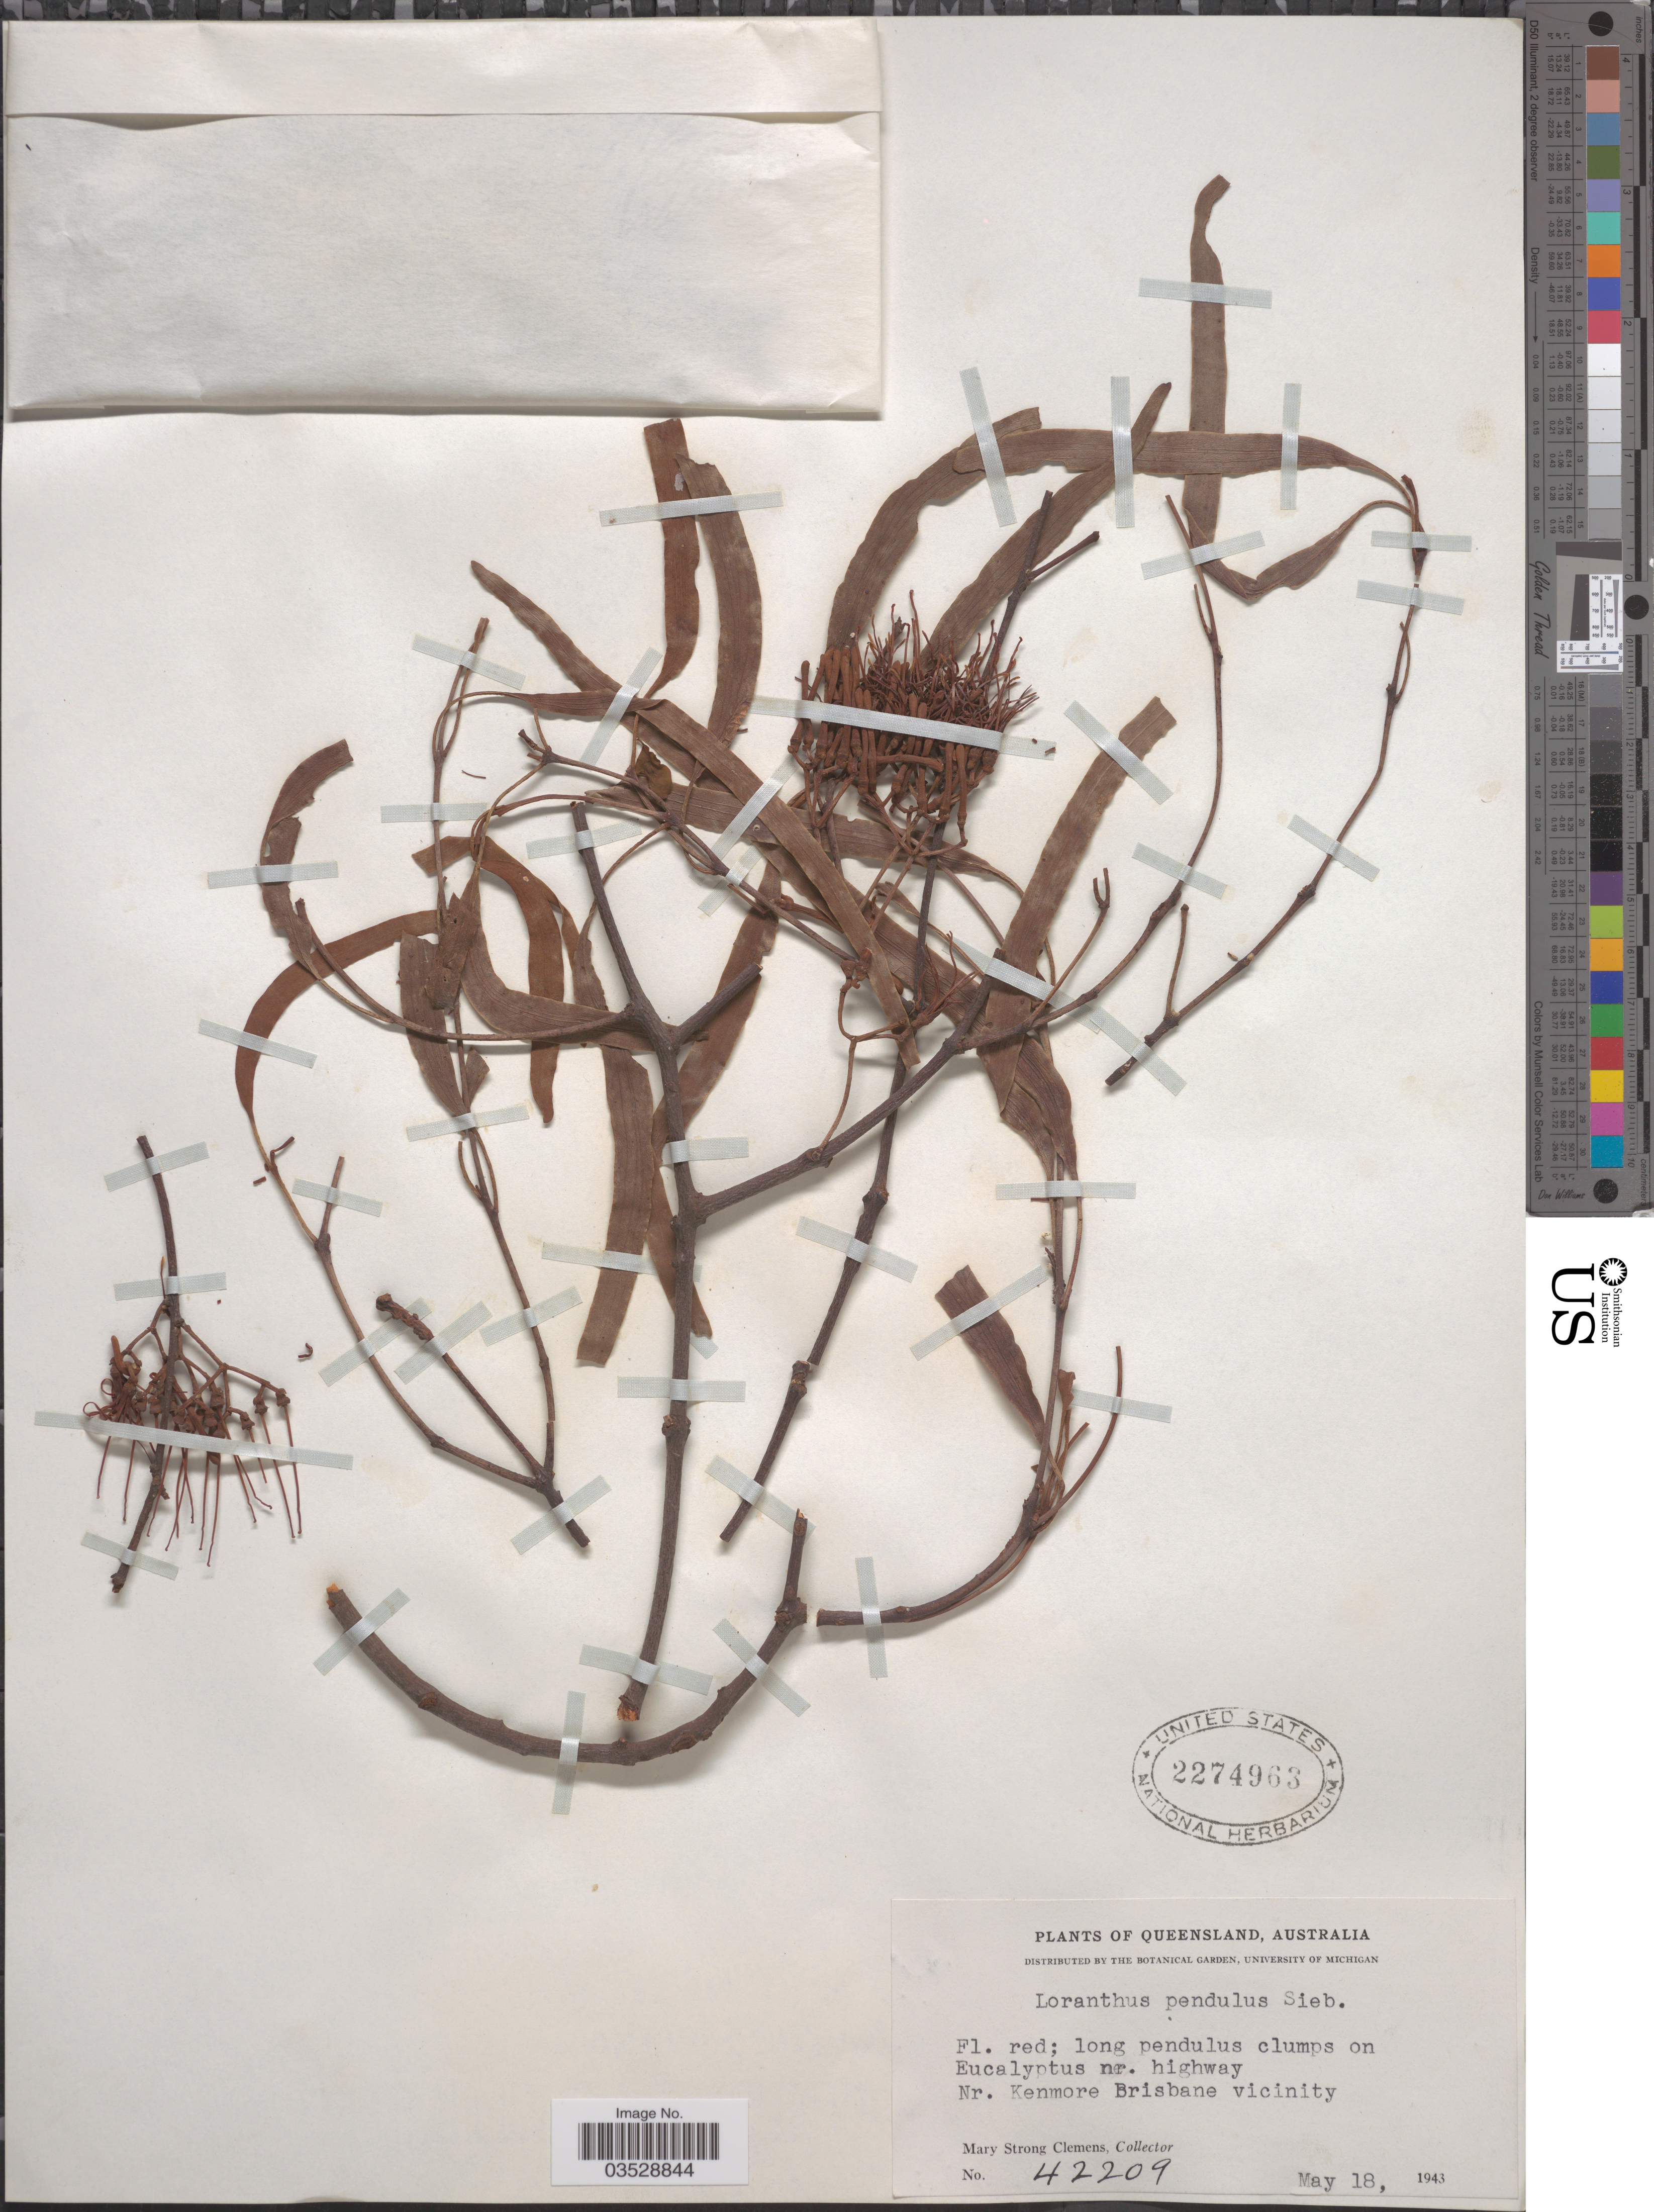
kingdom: Plantae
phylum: Tracheophyta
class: Magnoliopsida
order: Santalales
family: Loranthaceae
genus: Amyema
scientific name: Amyema sp.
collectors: M. S. Clemens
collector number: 42209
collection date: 1943-05-18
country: Australia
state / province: Queensland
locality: Nr. Kenmore Brisbane vicinity.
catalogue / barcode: US 2274963